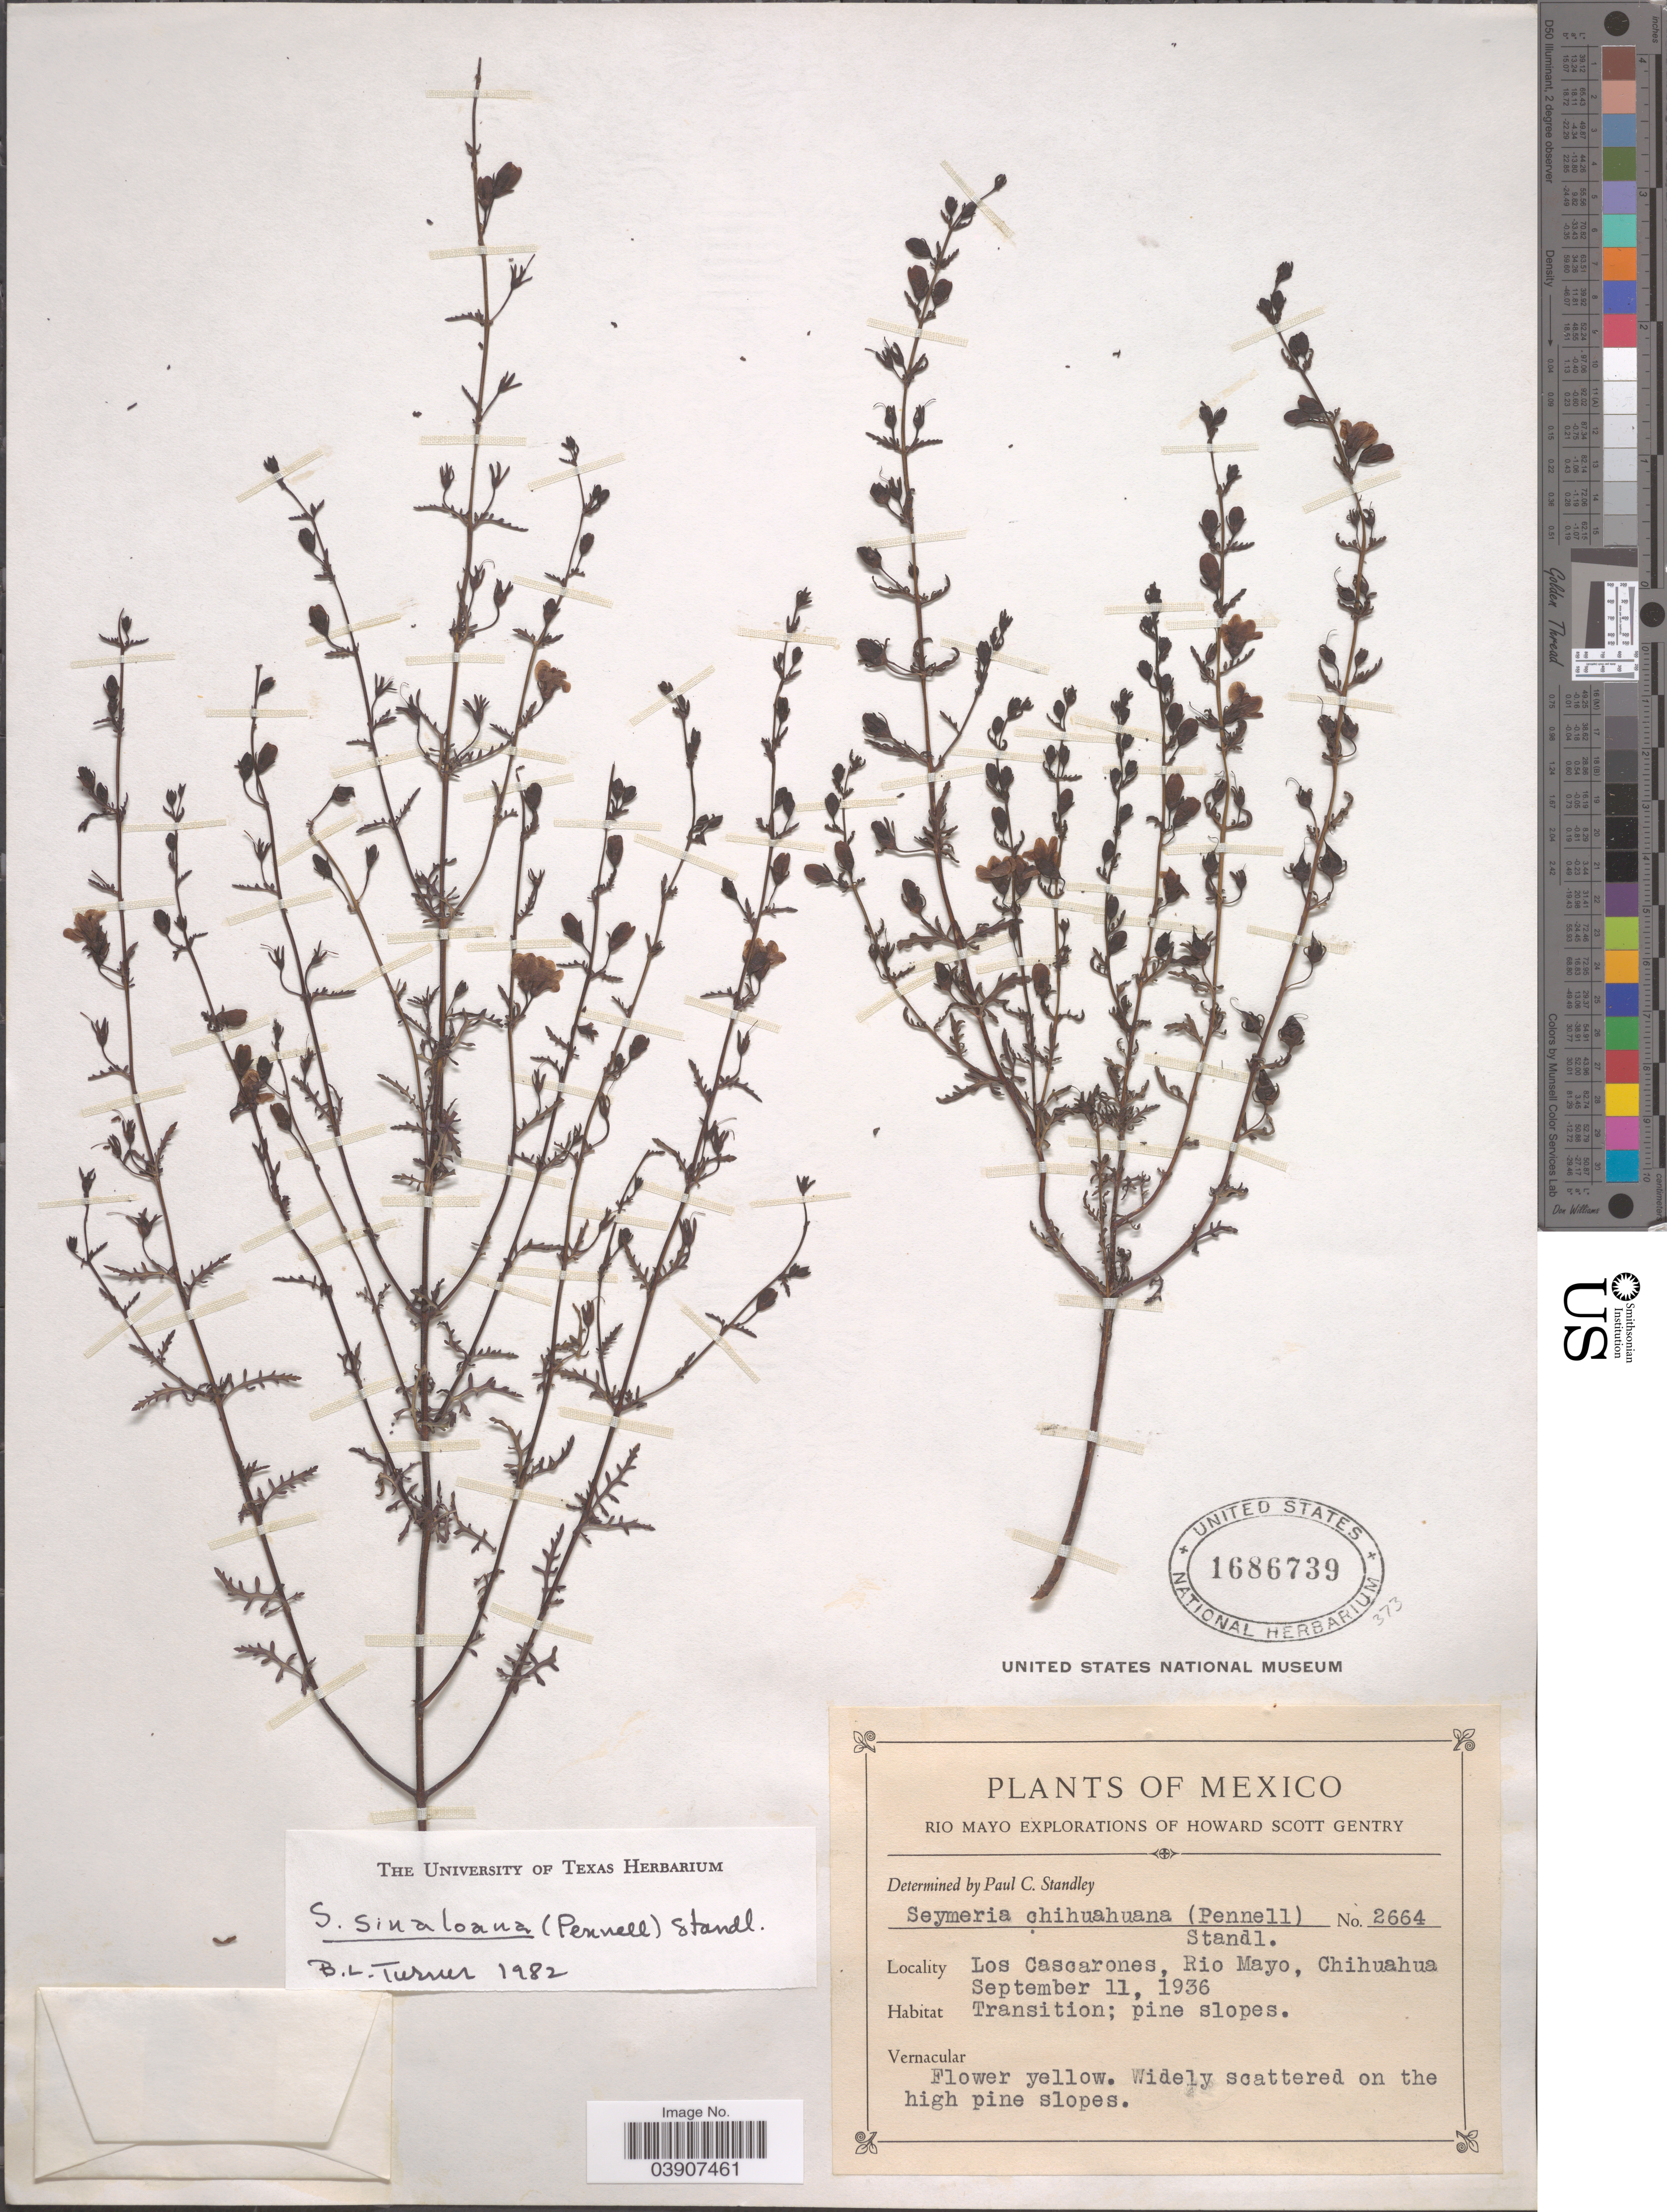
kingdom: Plantae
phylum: Tracheophyta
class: Magnoliopsida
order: Lamiales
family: Orobanchaceae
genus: Seymeria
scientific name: Seymeria sinaloana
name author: (Pennell) Standl.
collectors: H. S. Gentry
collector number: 2664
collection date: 1936-09-11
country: Mexico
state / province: Chihuahua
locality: Rio Mayo. Los Cascarones.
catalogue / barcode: US 1686739